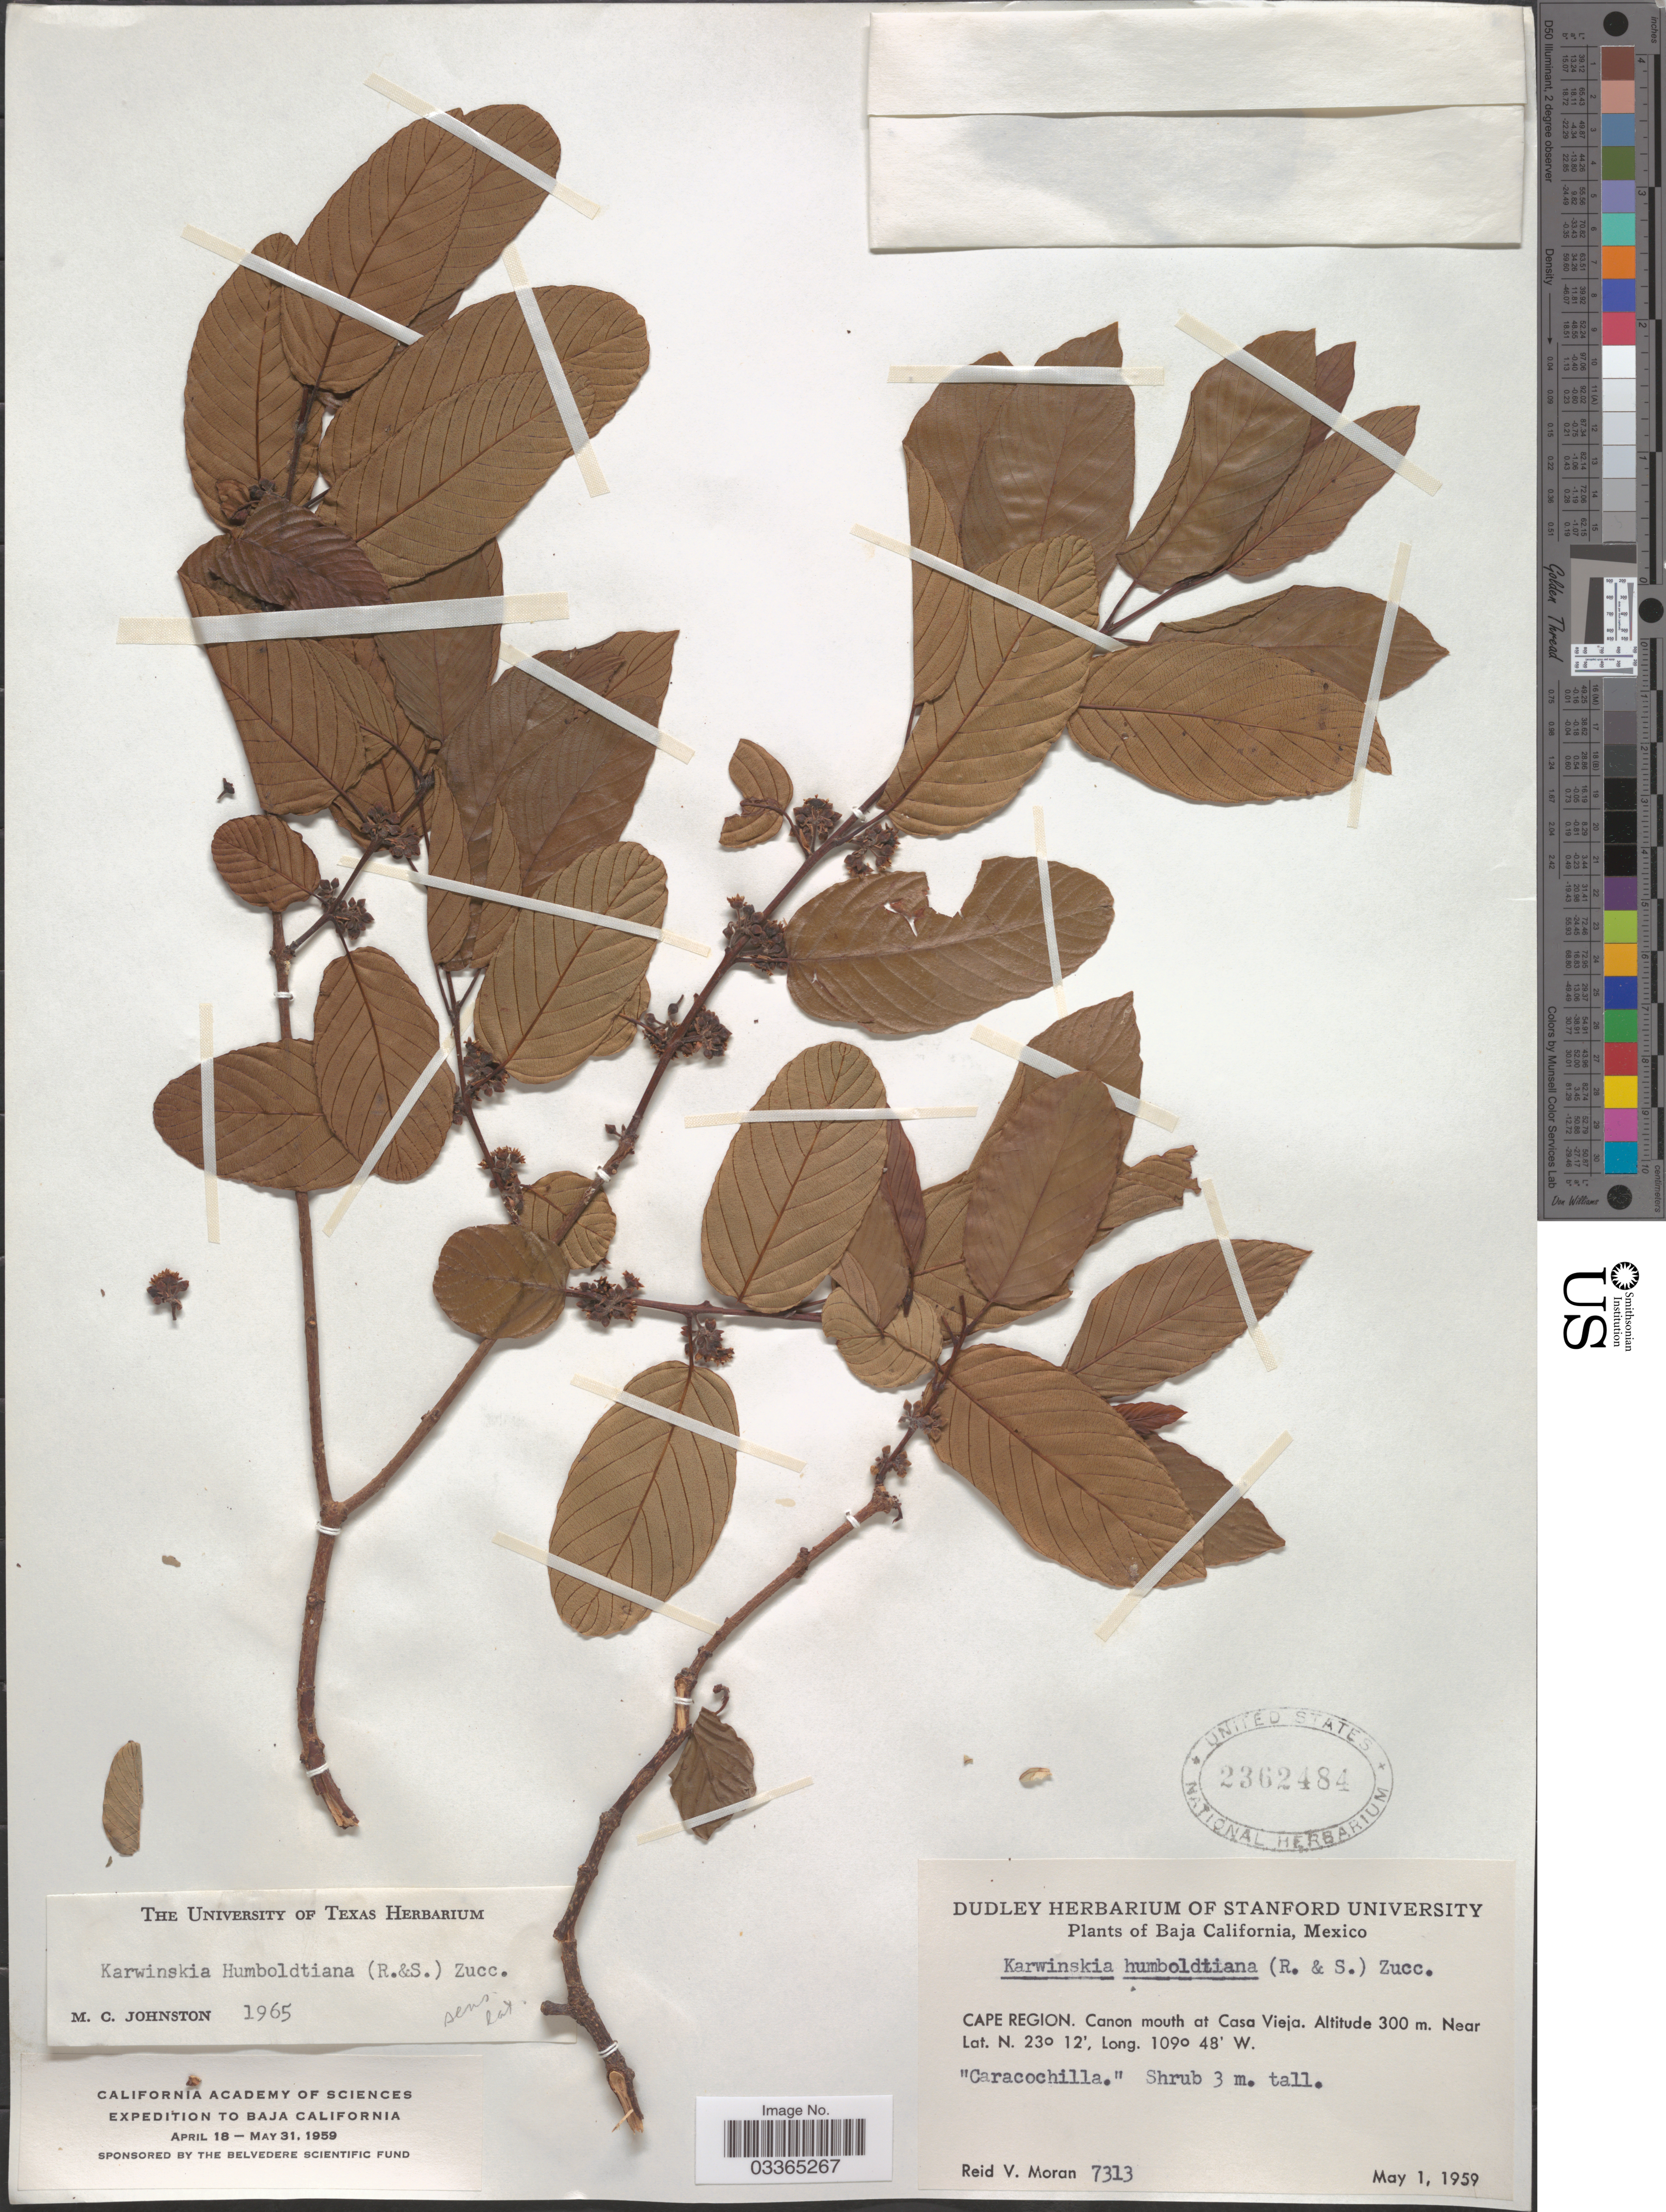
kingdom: Plantae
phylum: Tracheophyta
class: Magnoliopsida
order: Rosales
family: Rhamnaceae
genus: Karwinskia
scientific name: Karwinskia humboldtiana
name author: (Schult.) Zucc.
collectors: R. V. Moran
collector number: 7313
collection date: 1959-05-01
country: Mexico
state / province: Baja California Sur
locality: Cape Region. Canon mouth at Casa Vieja.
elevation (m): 300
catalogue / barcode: US 2362484